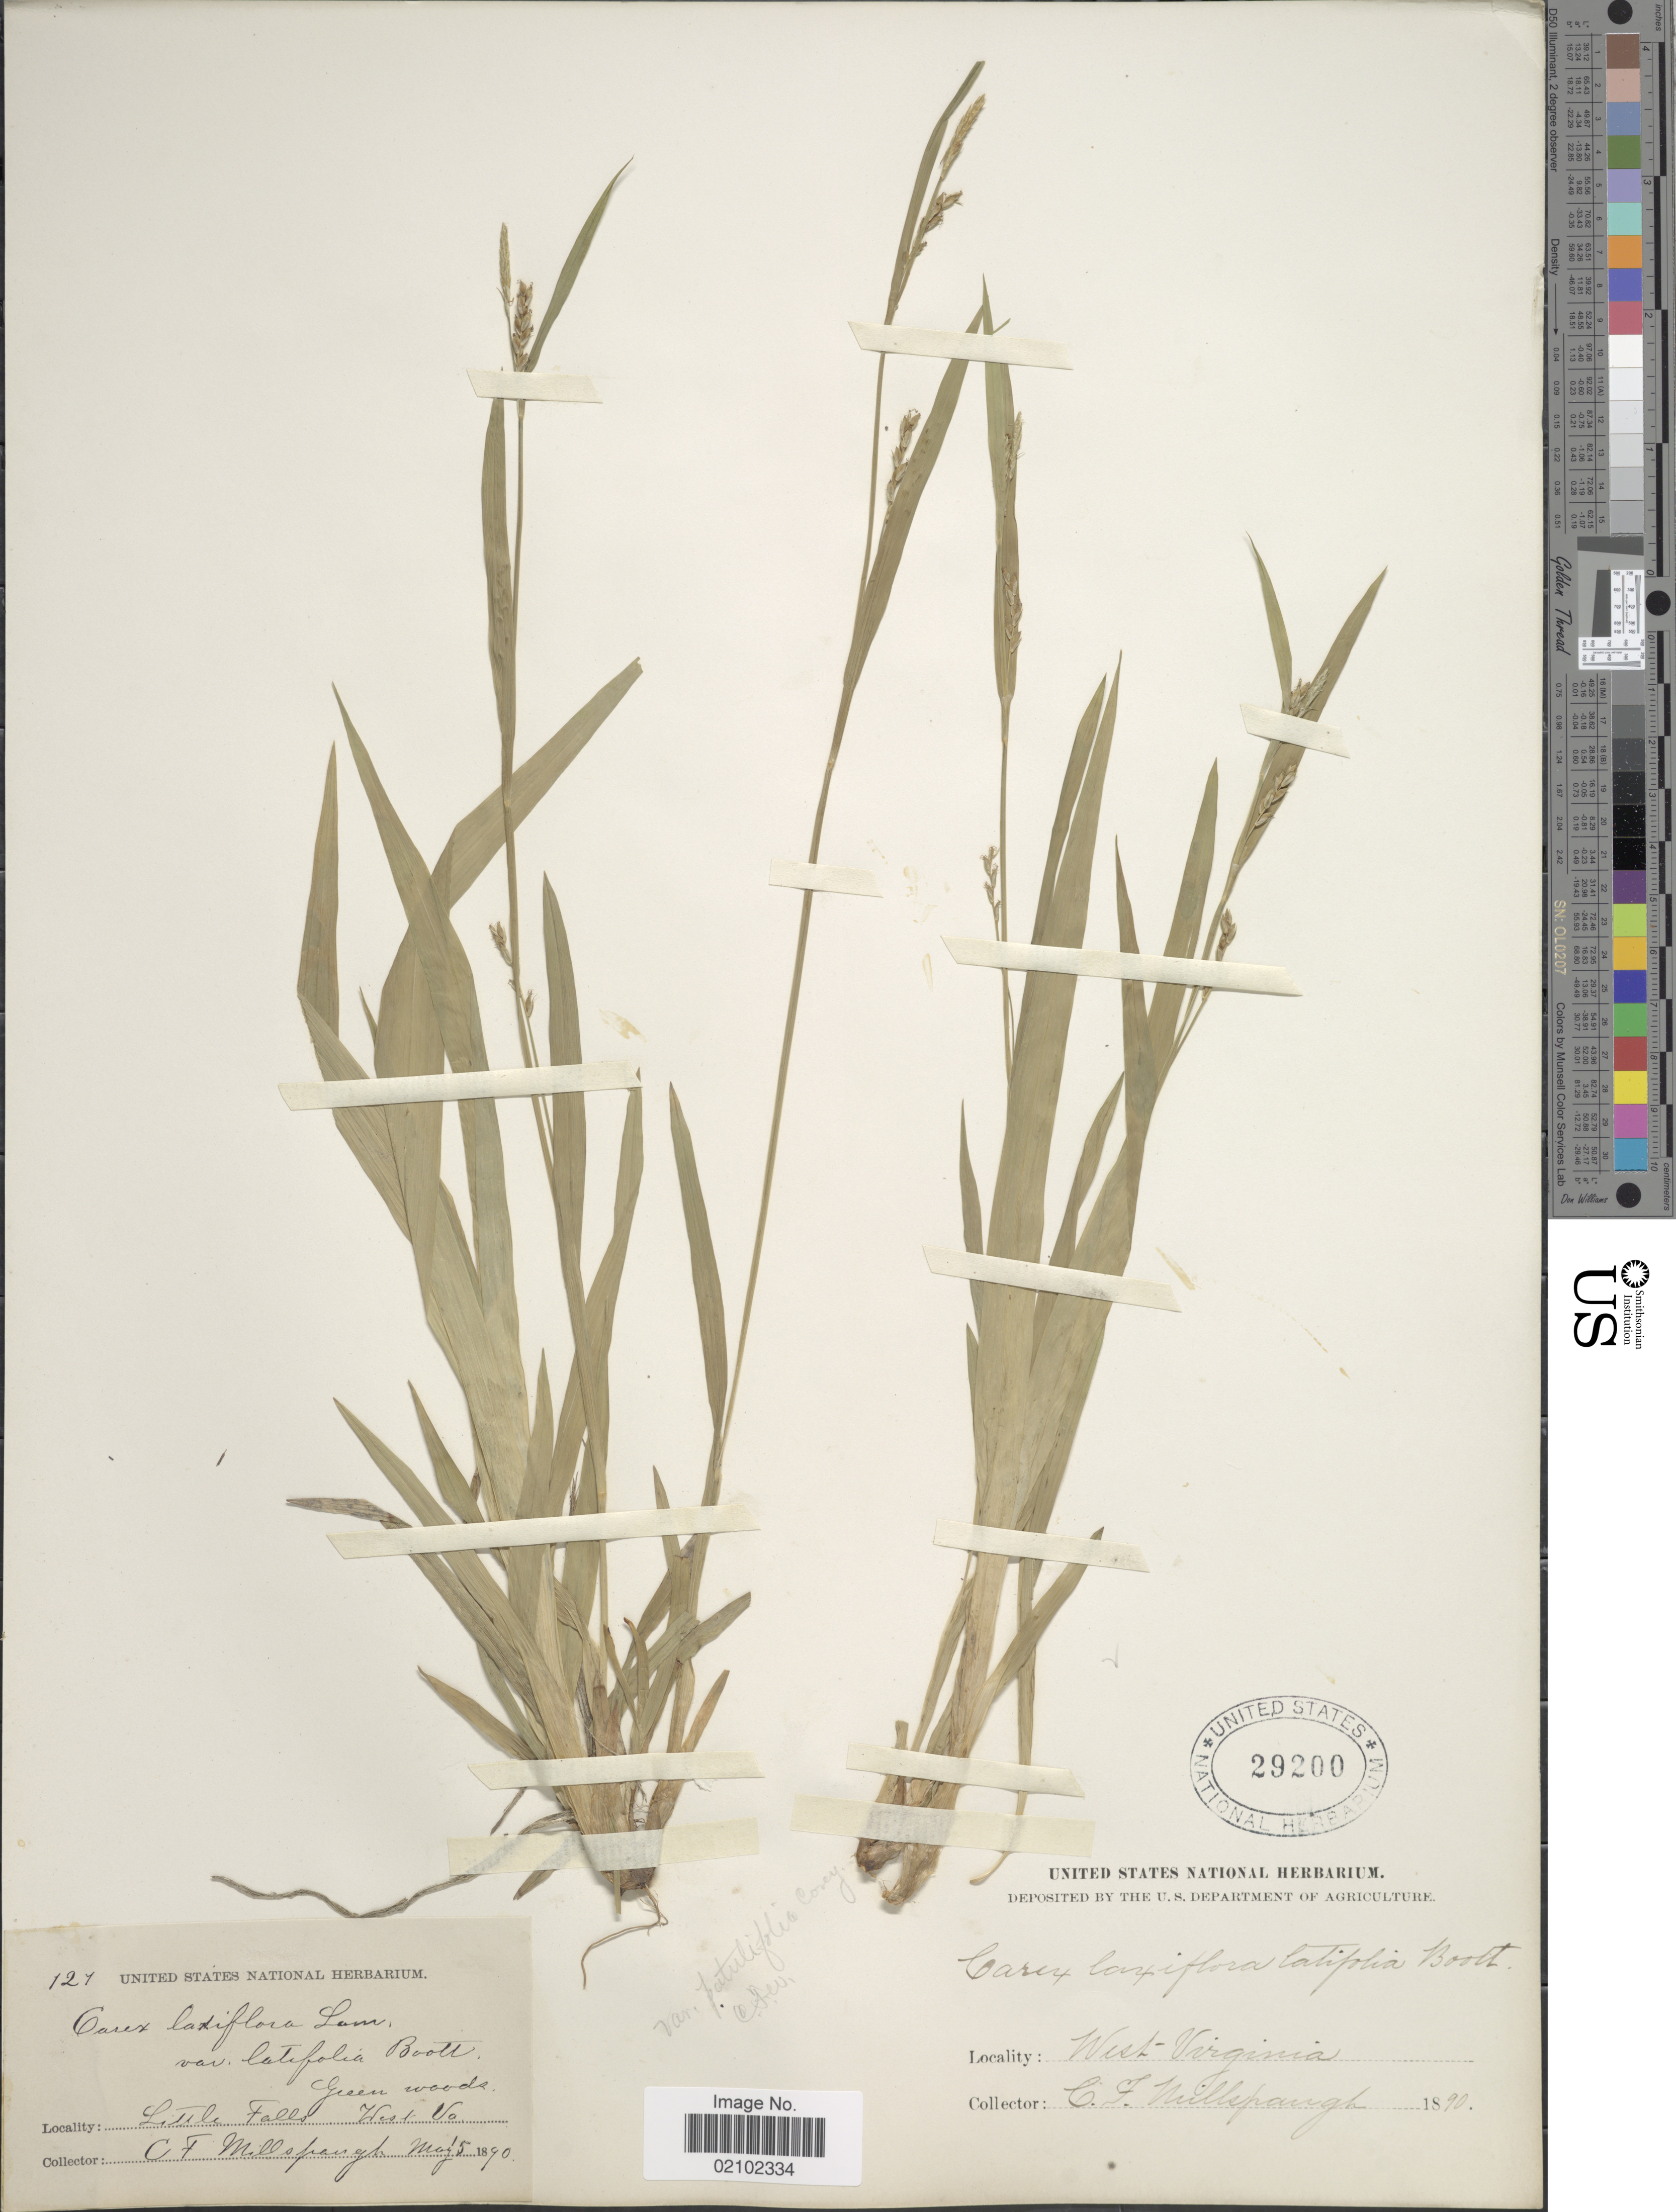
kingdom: Plantae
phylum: Tracheophyta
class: Liliopsida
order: Poales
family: Cyperaceae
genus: Carex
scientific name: Carex laxiflora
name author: Lam.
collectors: C. F. Millspaugh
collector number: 127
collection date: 1890-05-05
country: United States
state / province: West Virginia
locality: Little Falls, West Va. Green Woods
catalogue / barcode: US 29200